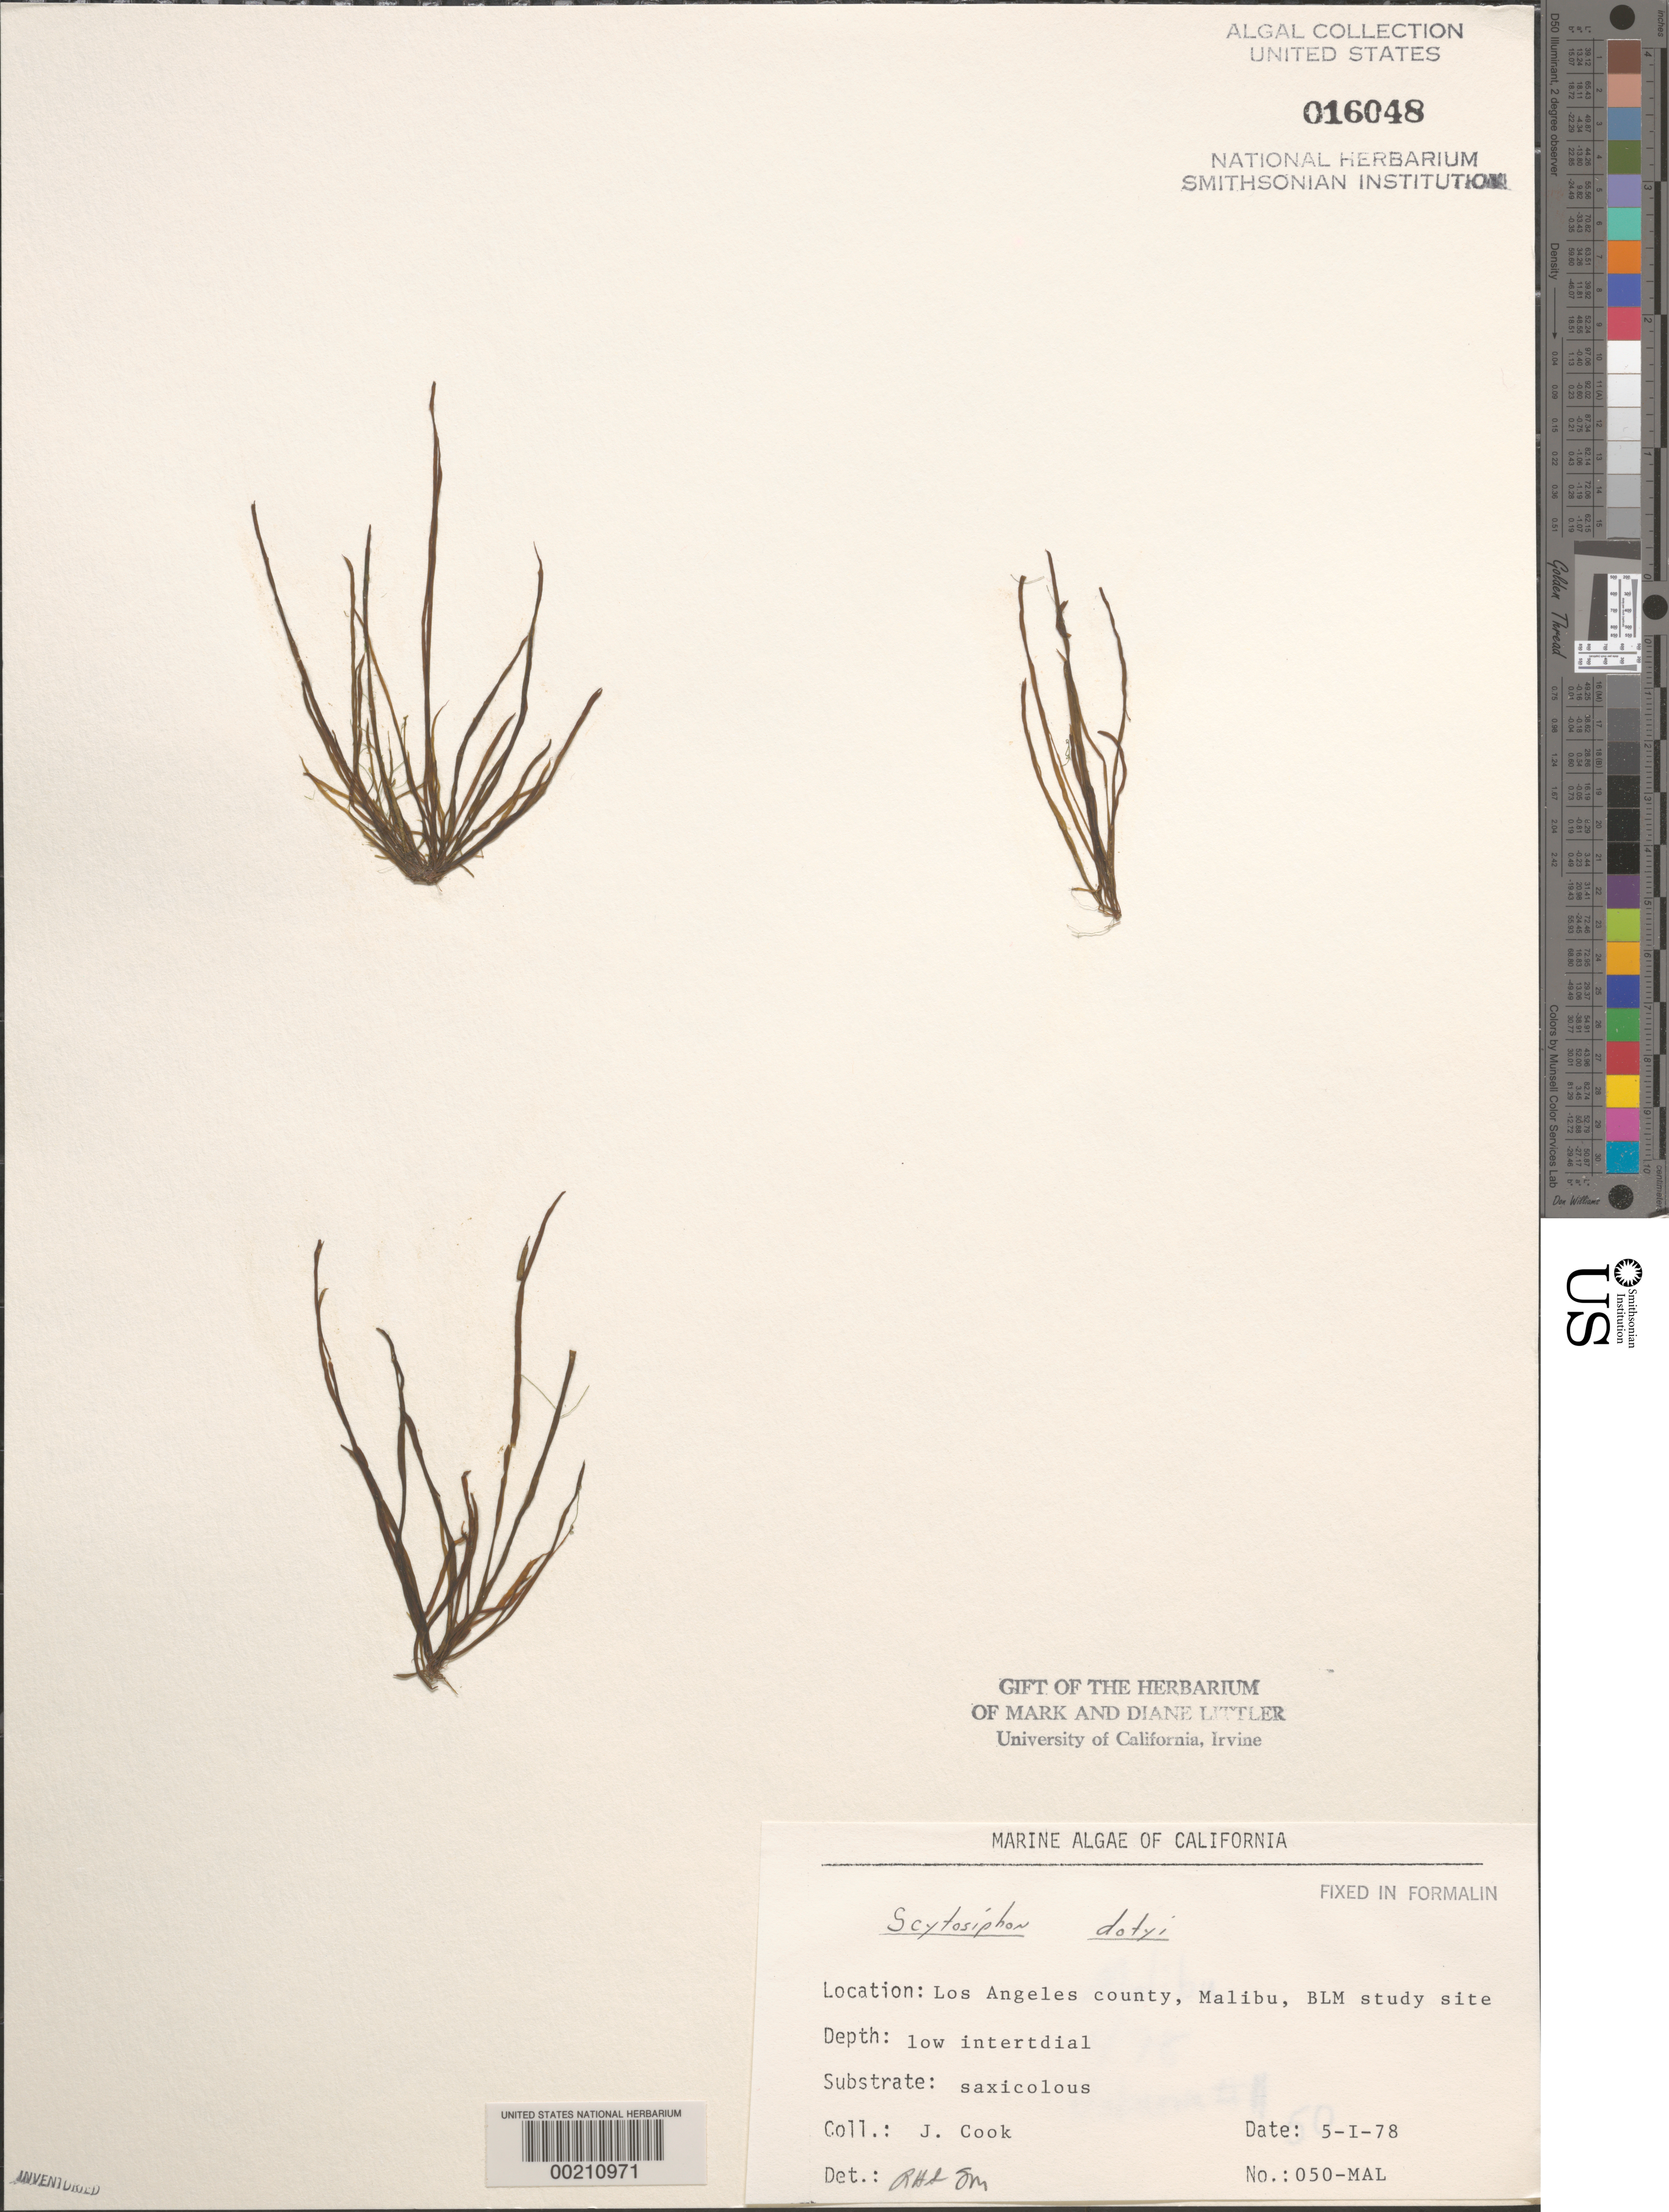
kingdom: Chromista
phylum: Ochrophyta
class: Phaeophyceae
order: Scytosiphonales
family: Scytosiphonaceae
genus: Scytosiphon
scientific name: Scytosiphon dotyi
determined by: Sims, Robert H.; Murray, S. N.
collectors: J. Cook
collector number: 050-mal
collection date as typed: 05 Jan 1978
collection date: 1978-01-05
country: United States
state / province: California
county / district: Los Angeles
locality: Malibu, near Paradise Cove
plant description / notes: BLM-SOCALBIGHT Rocky Intertidal Survey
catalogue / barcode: US 16048